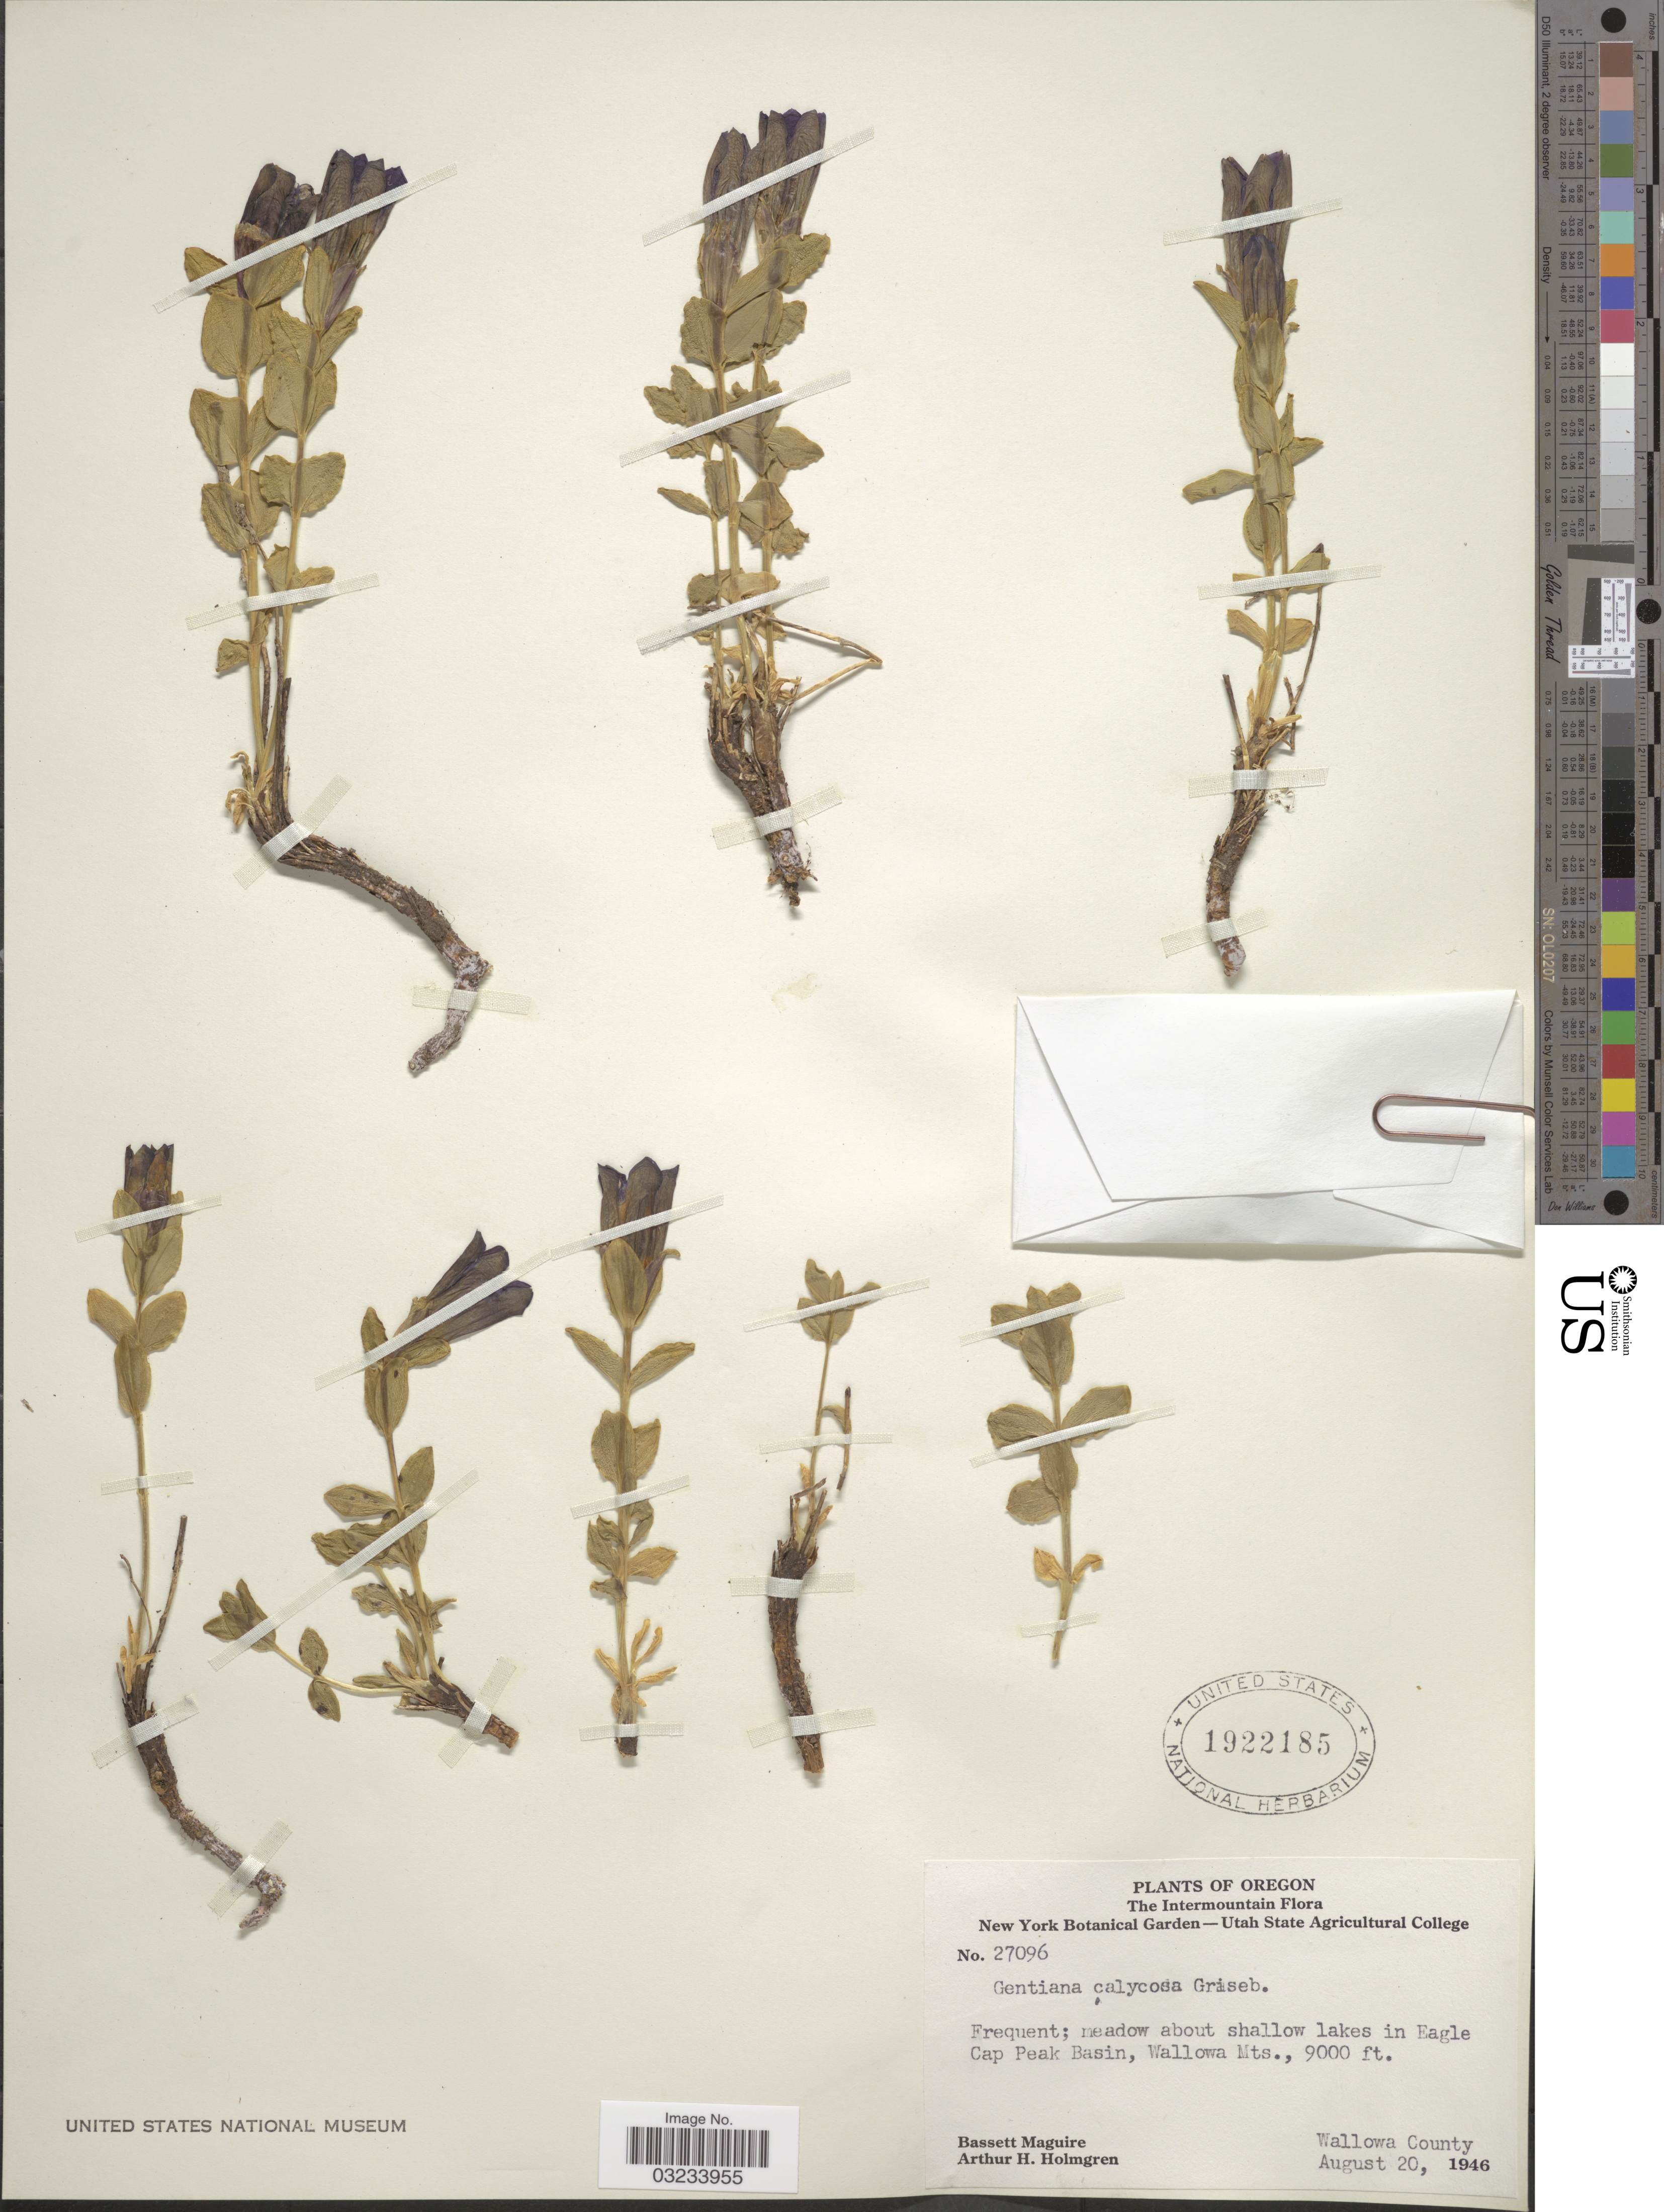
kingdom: Plantae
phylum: Tracheophyta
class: Magnoliopsida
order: Gentianales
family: Gentianaceae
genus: Gentiana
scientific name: Gentiana calycosa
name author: Griseb.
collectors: B. Maguire & A. H. Holmgren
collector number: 27096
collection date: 1946-08-20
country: United States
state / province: Oregon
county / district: Wallowa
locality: The Intermountain, meadow about shallow lakes in Eagle Cap Peak Basin, Wallowa Mts., Wallowa County.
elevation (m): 2743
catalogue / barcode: US 1922185